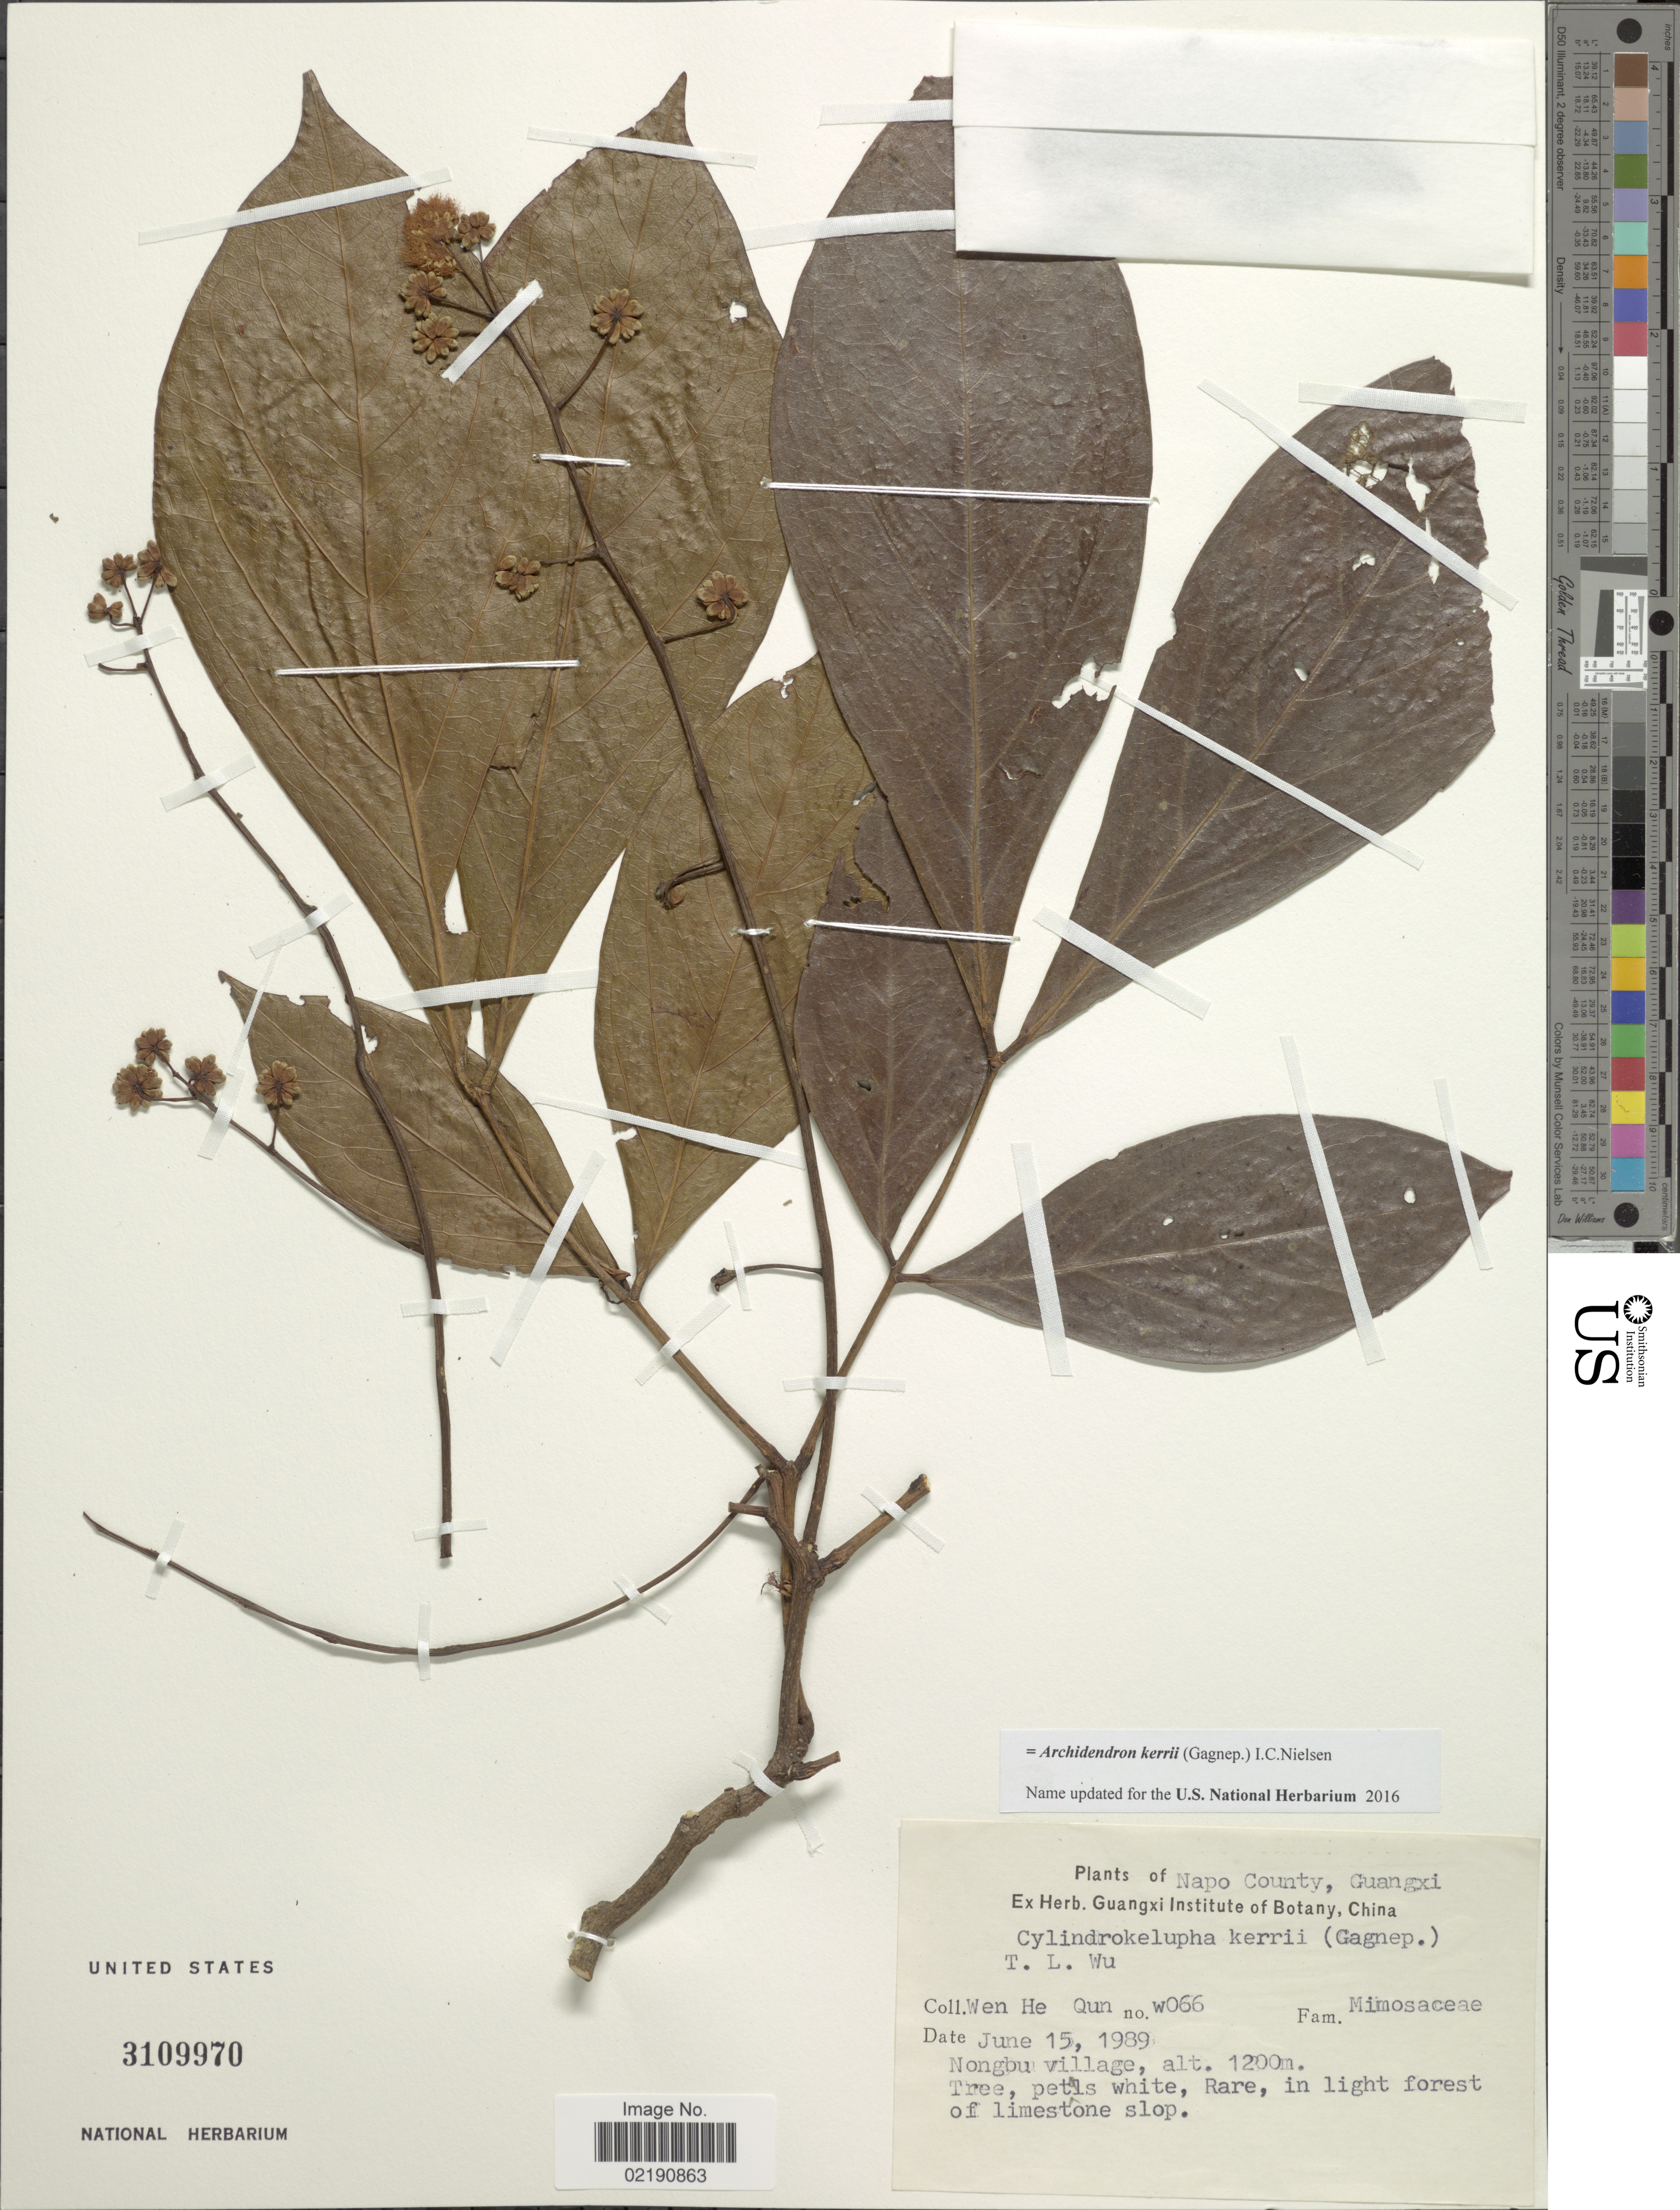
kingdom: Plantae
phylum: Tracheophyta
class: Magnoliopsida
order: Fabales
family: Fabaceae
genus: Archidendron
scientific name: Archidendron kerrii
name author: (Gagnep.) I.C. Nielsen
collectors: H. Wen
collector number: W066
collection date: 1989-06-15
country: China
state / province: Guangxi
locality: Napo County, Nongbu village, in ligh forest of limestone slope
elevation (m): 1200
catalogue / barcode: US 3109970